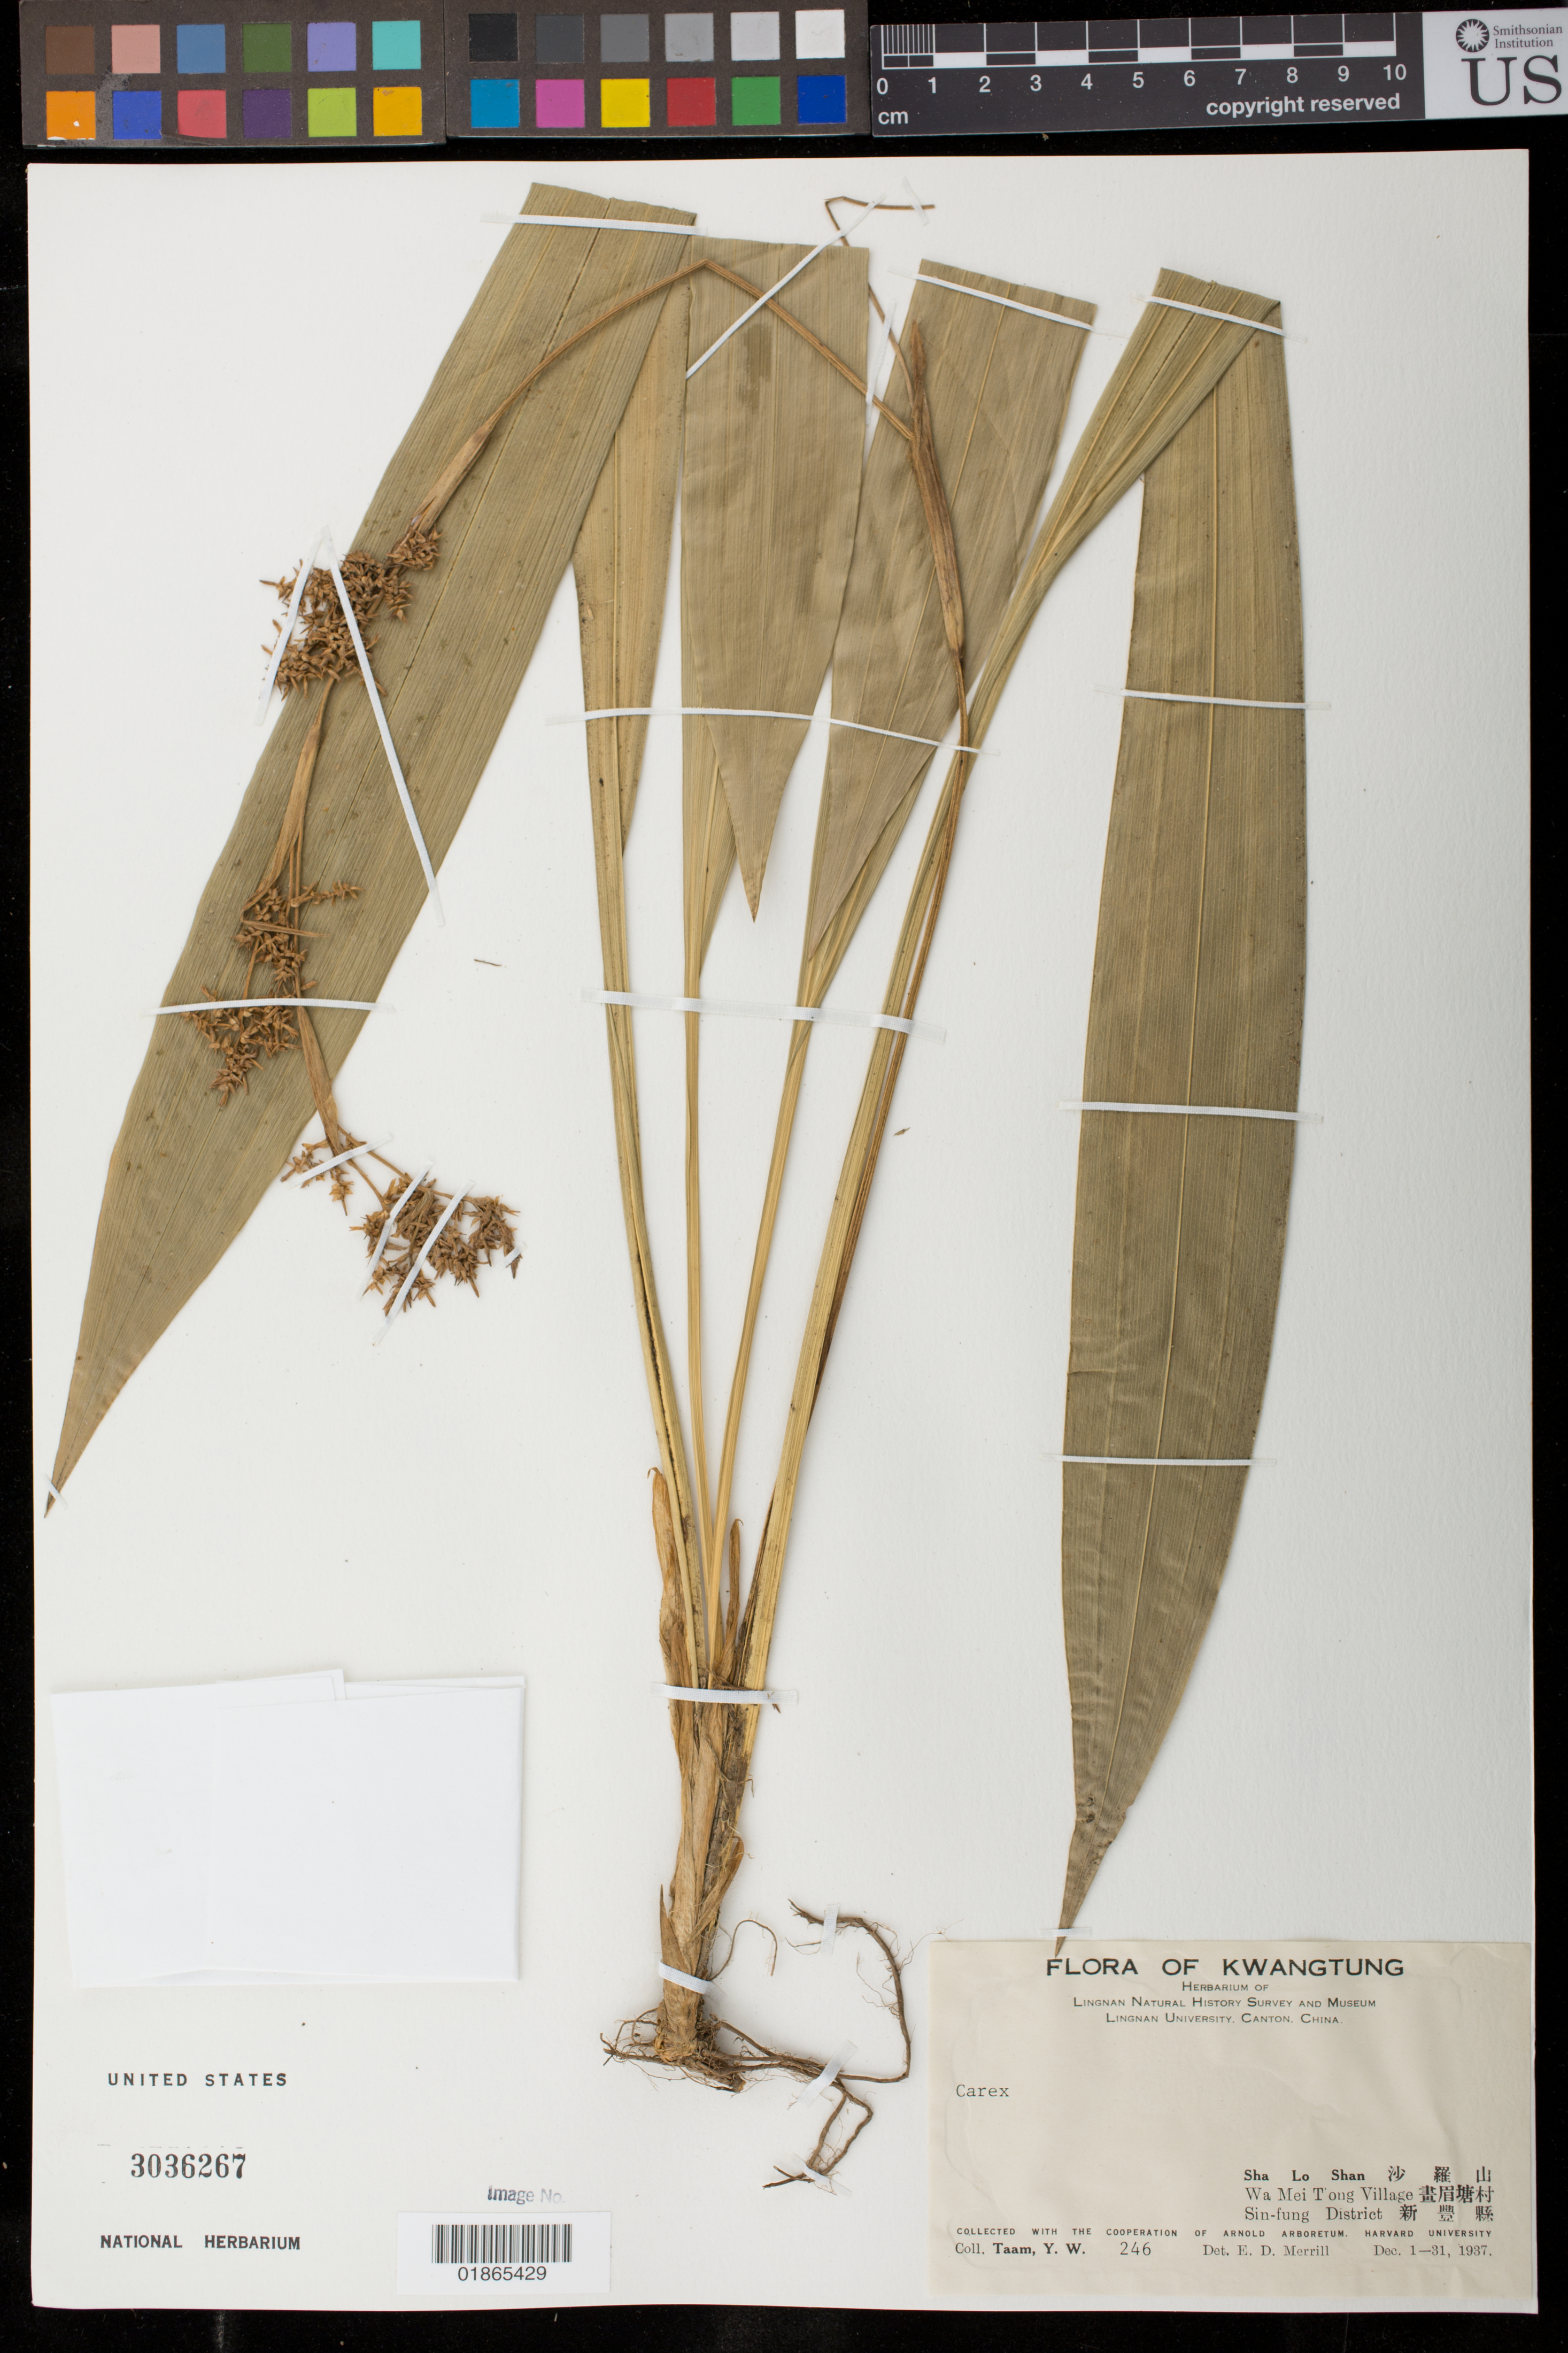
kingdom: Plantae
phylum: Tracheophyta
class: Liliopsida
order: Poales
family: Cyperaceae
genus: Carex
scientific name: Carex scaposa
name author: C.B. Clarke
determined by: Strong, Mark T., (BOT), Smithsonian Institution - National Museum of Natural History (UNITED STATES)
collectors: Y. W. Taam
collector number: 246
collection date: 1937-12-01/1937-12-31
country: China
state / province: Guangdong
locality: Sha Lo Shan, Wa Mei T'ong Village, Sin-fung District, Kwangtung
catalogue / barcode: US 3036267